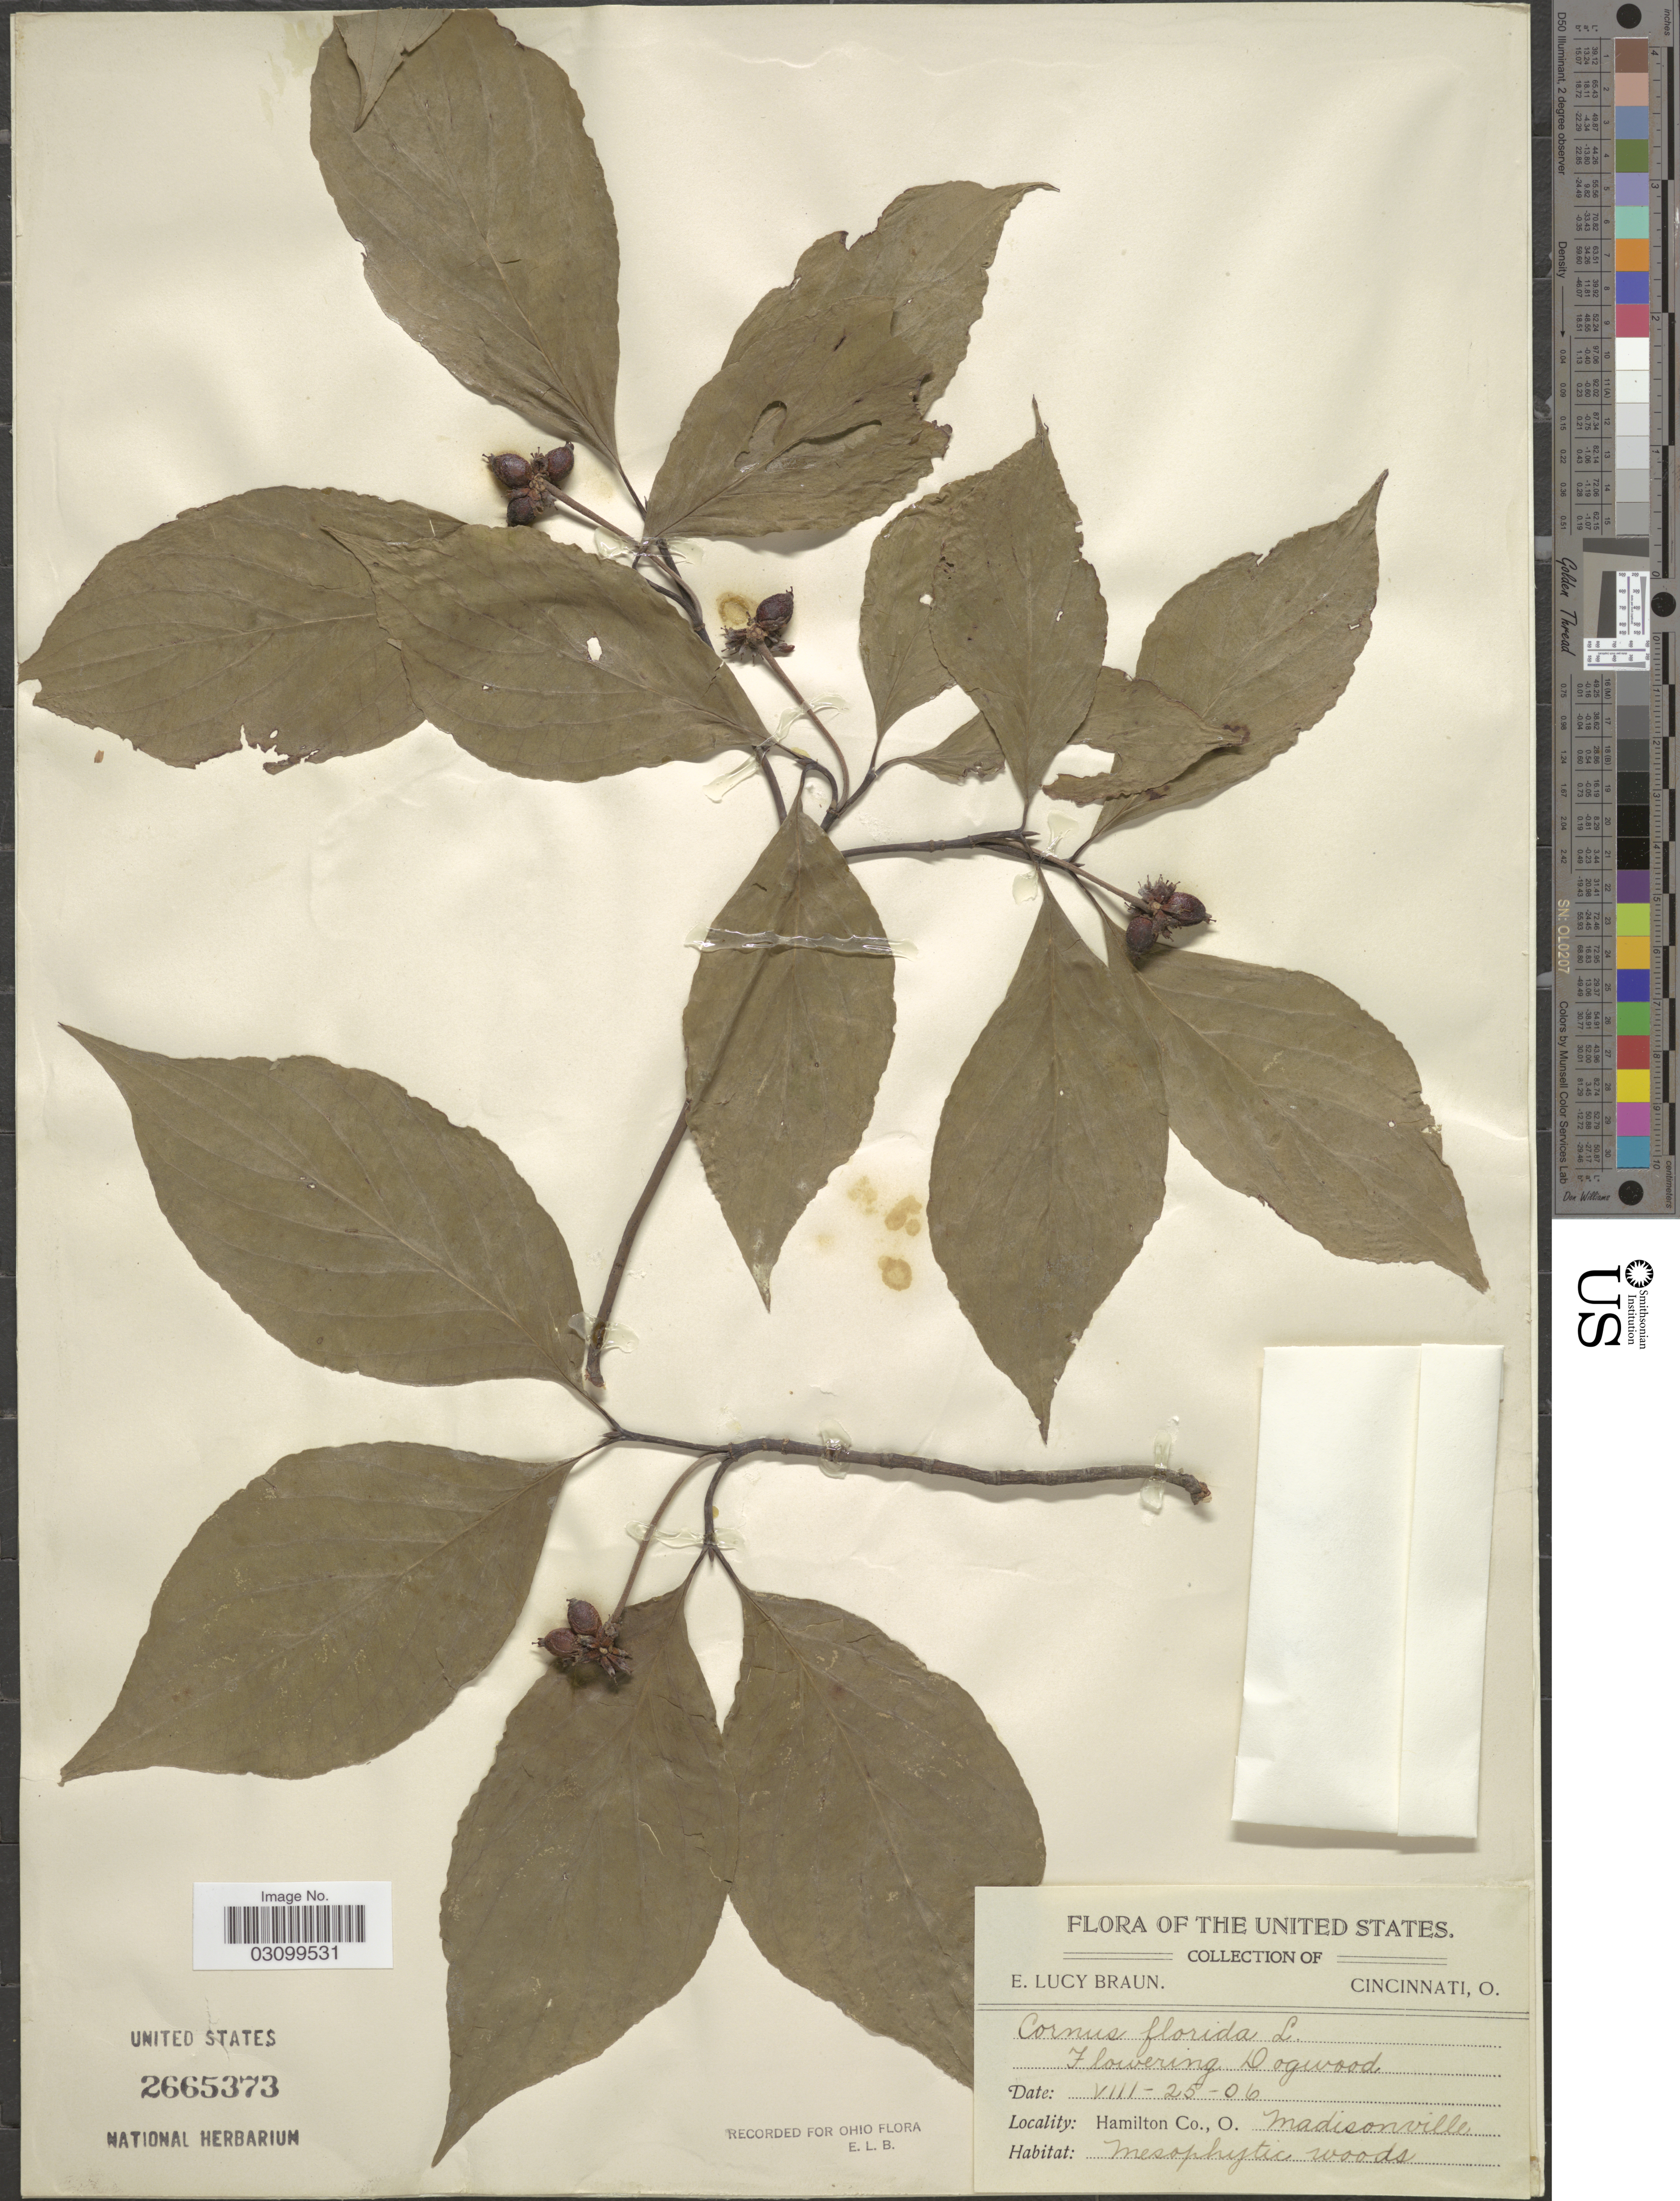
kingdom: Plantae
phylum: Tracheophyta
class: Magnoliopsida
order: Cornales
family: Cornaceae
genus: Cornus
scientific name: Cornus florida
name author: L.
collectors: E. L. Braun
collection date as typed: Transcribed d/m/y: 25/8/6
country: United States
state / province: Ohio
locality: Hamilton Co. Madisonville.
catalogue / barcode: US 2665373